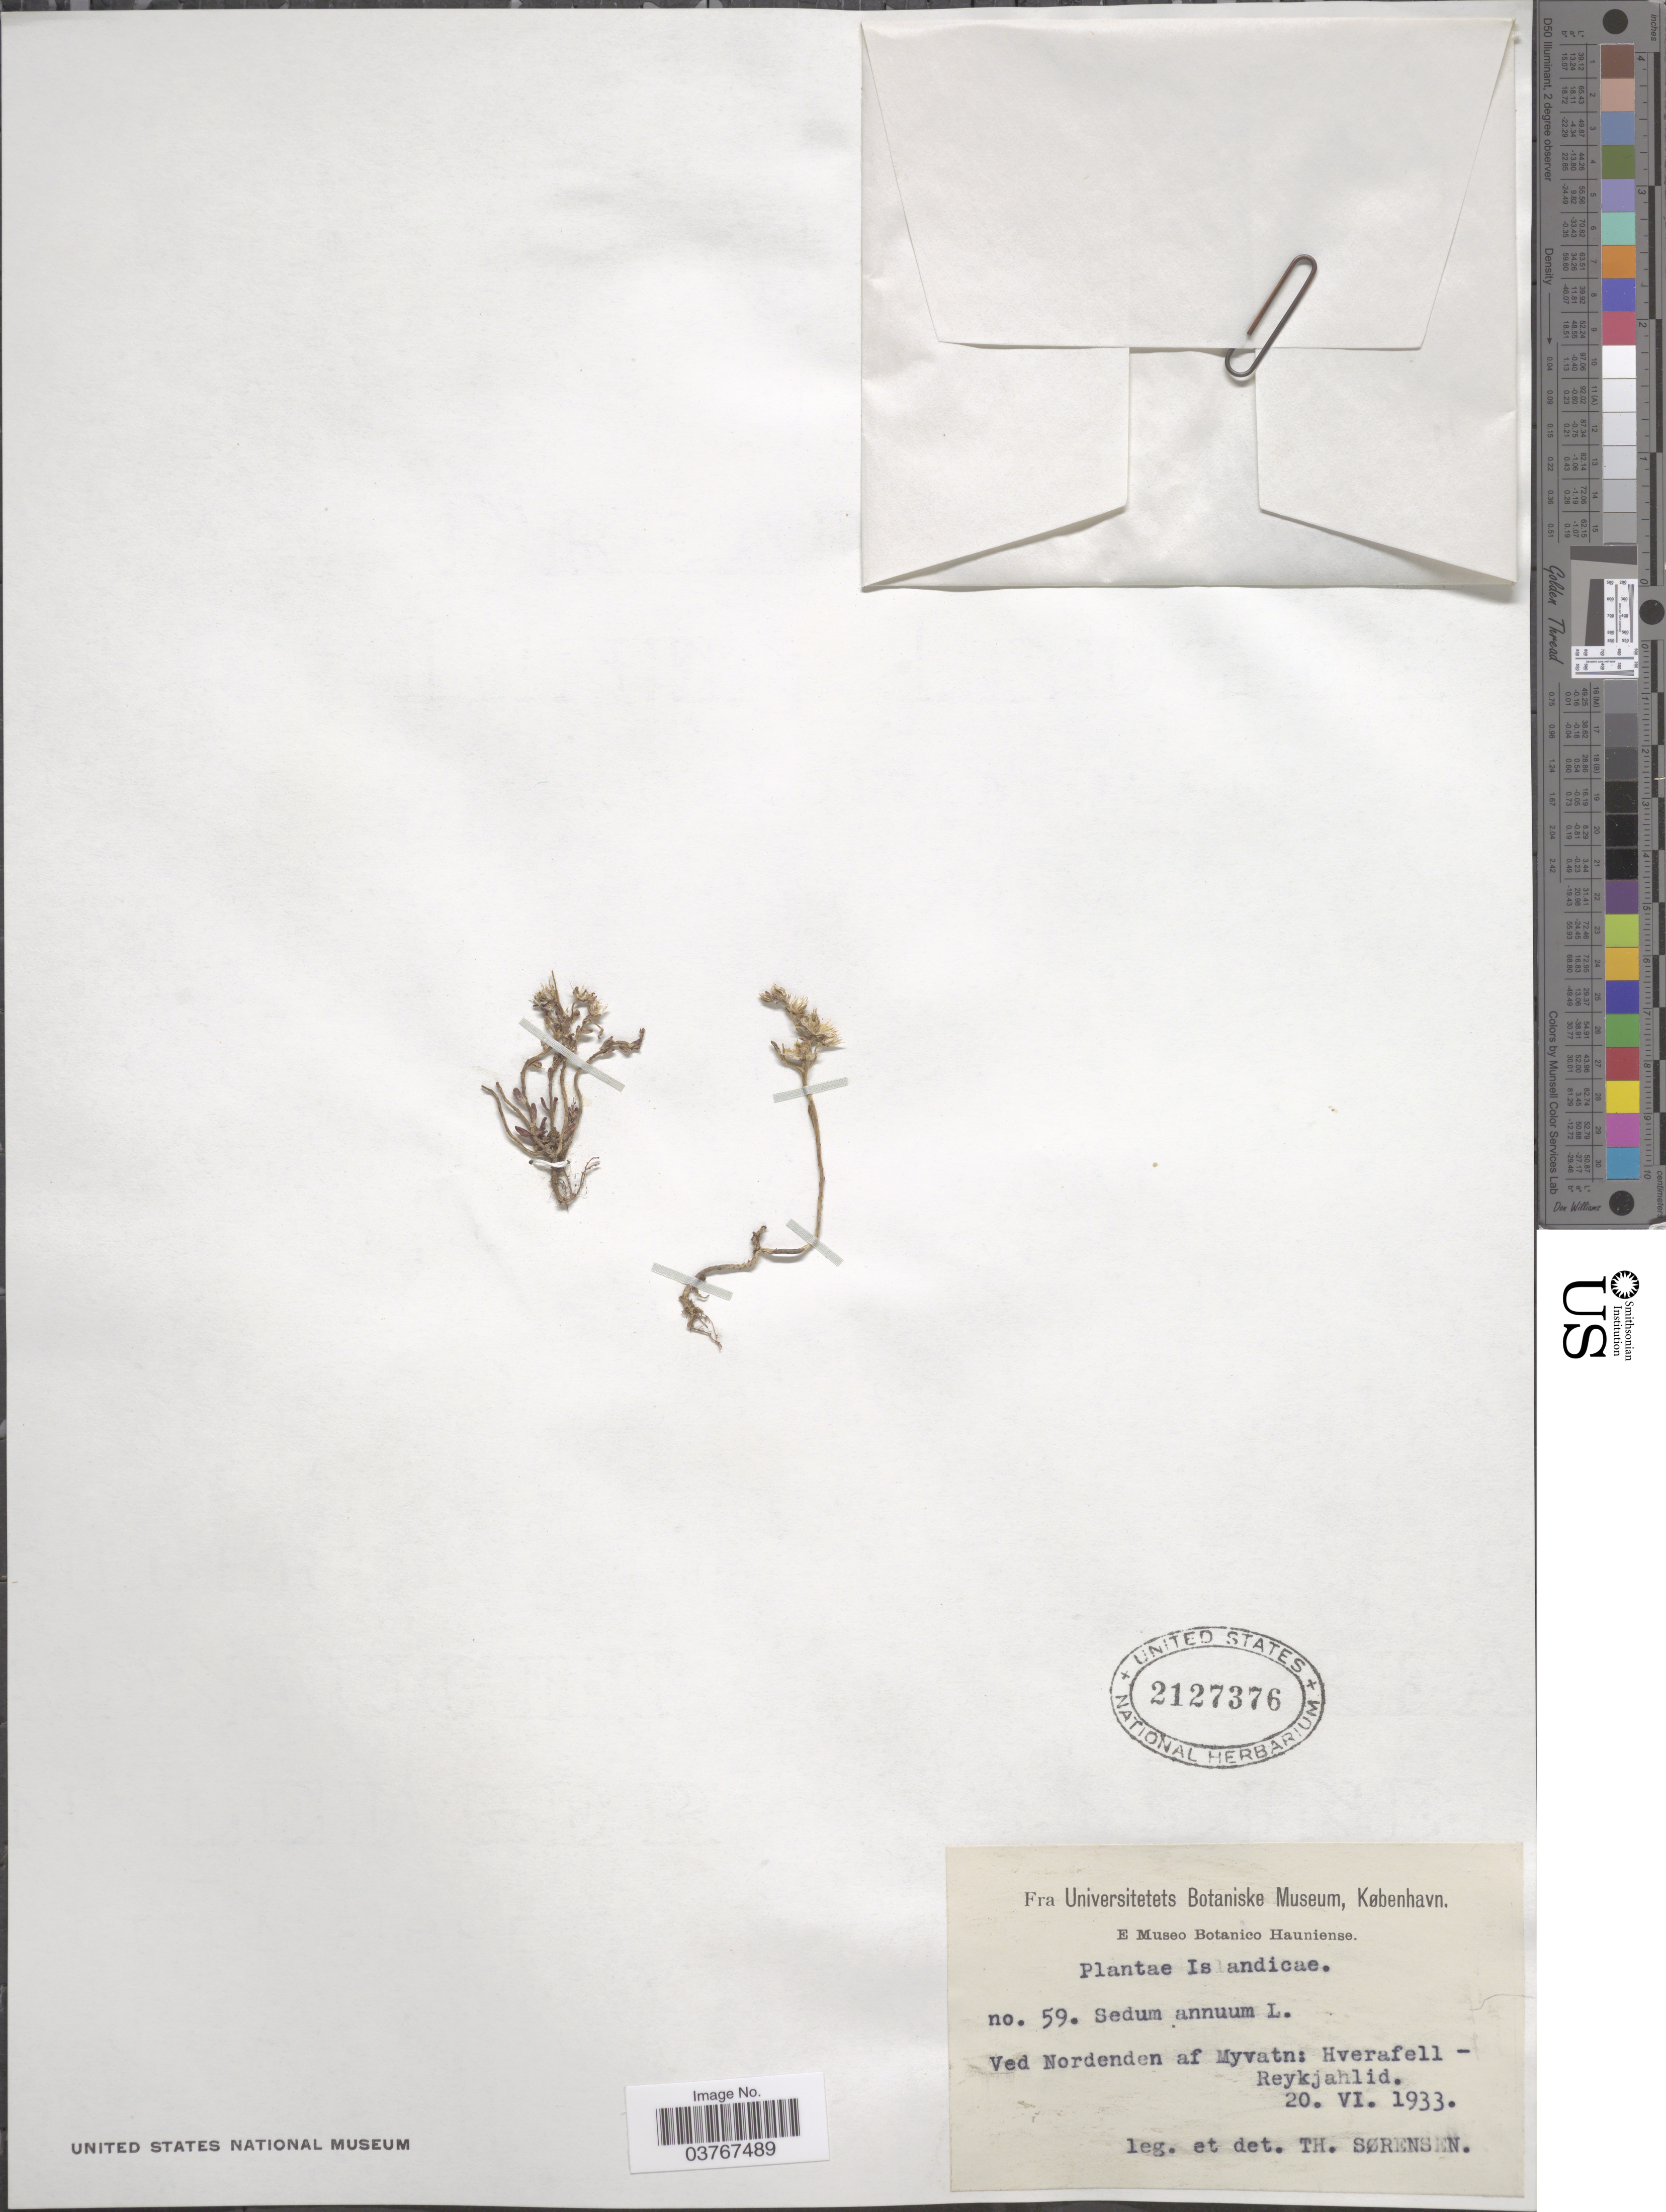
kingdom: Plantae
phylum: Tracheophyta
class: Magnoliopsida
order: Saxifragales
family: Crassulaceae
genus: Sedum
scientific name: Sedum annuum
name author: L.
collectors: T. Sorensen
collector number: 59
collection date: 1933-06-20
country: Iceland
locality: Ved Nordenden af Myvatn: Hverafell- Reykjahlid.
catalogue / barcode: US 2127376